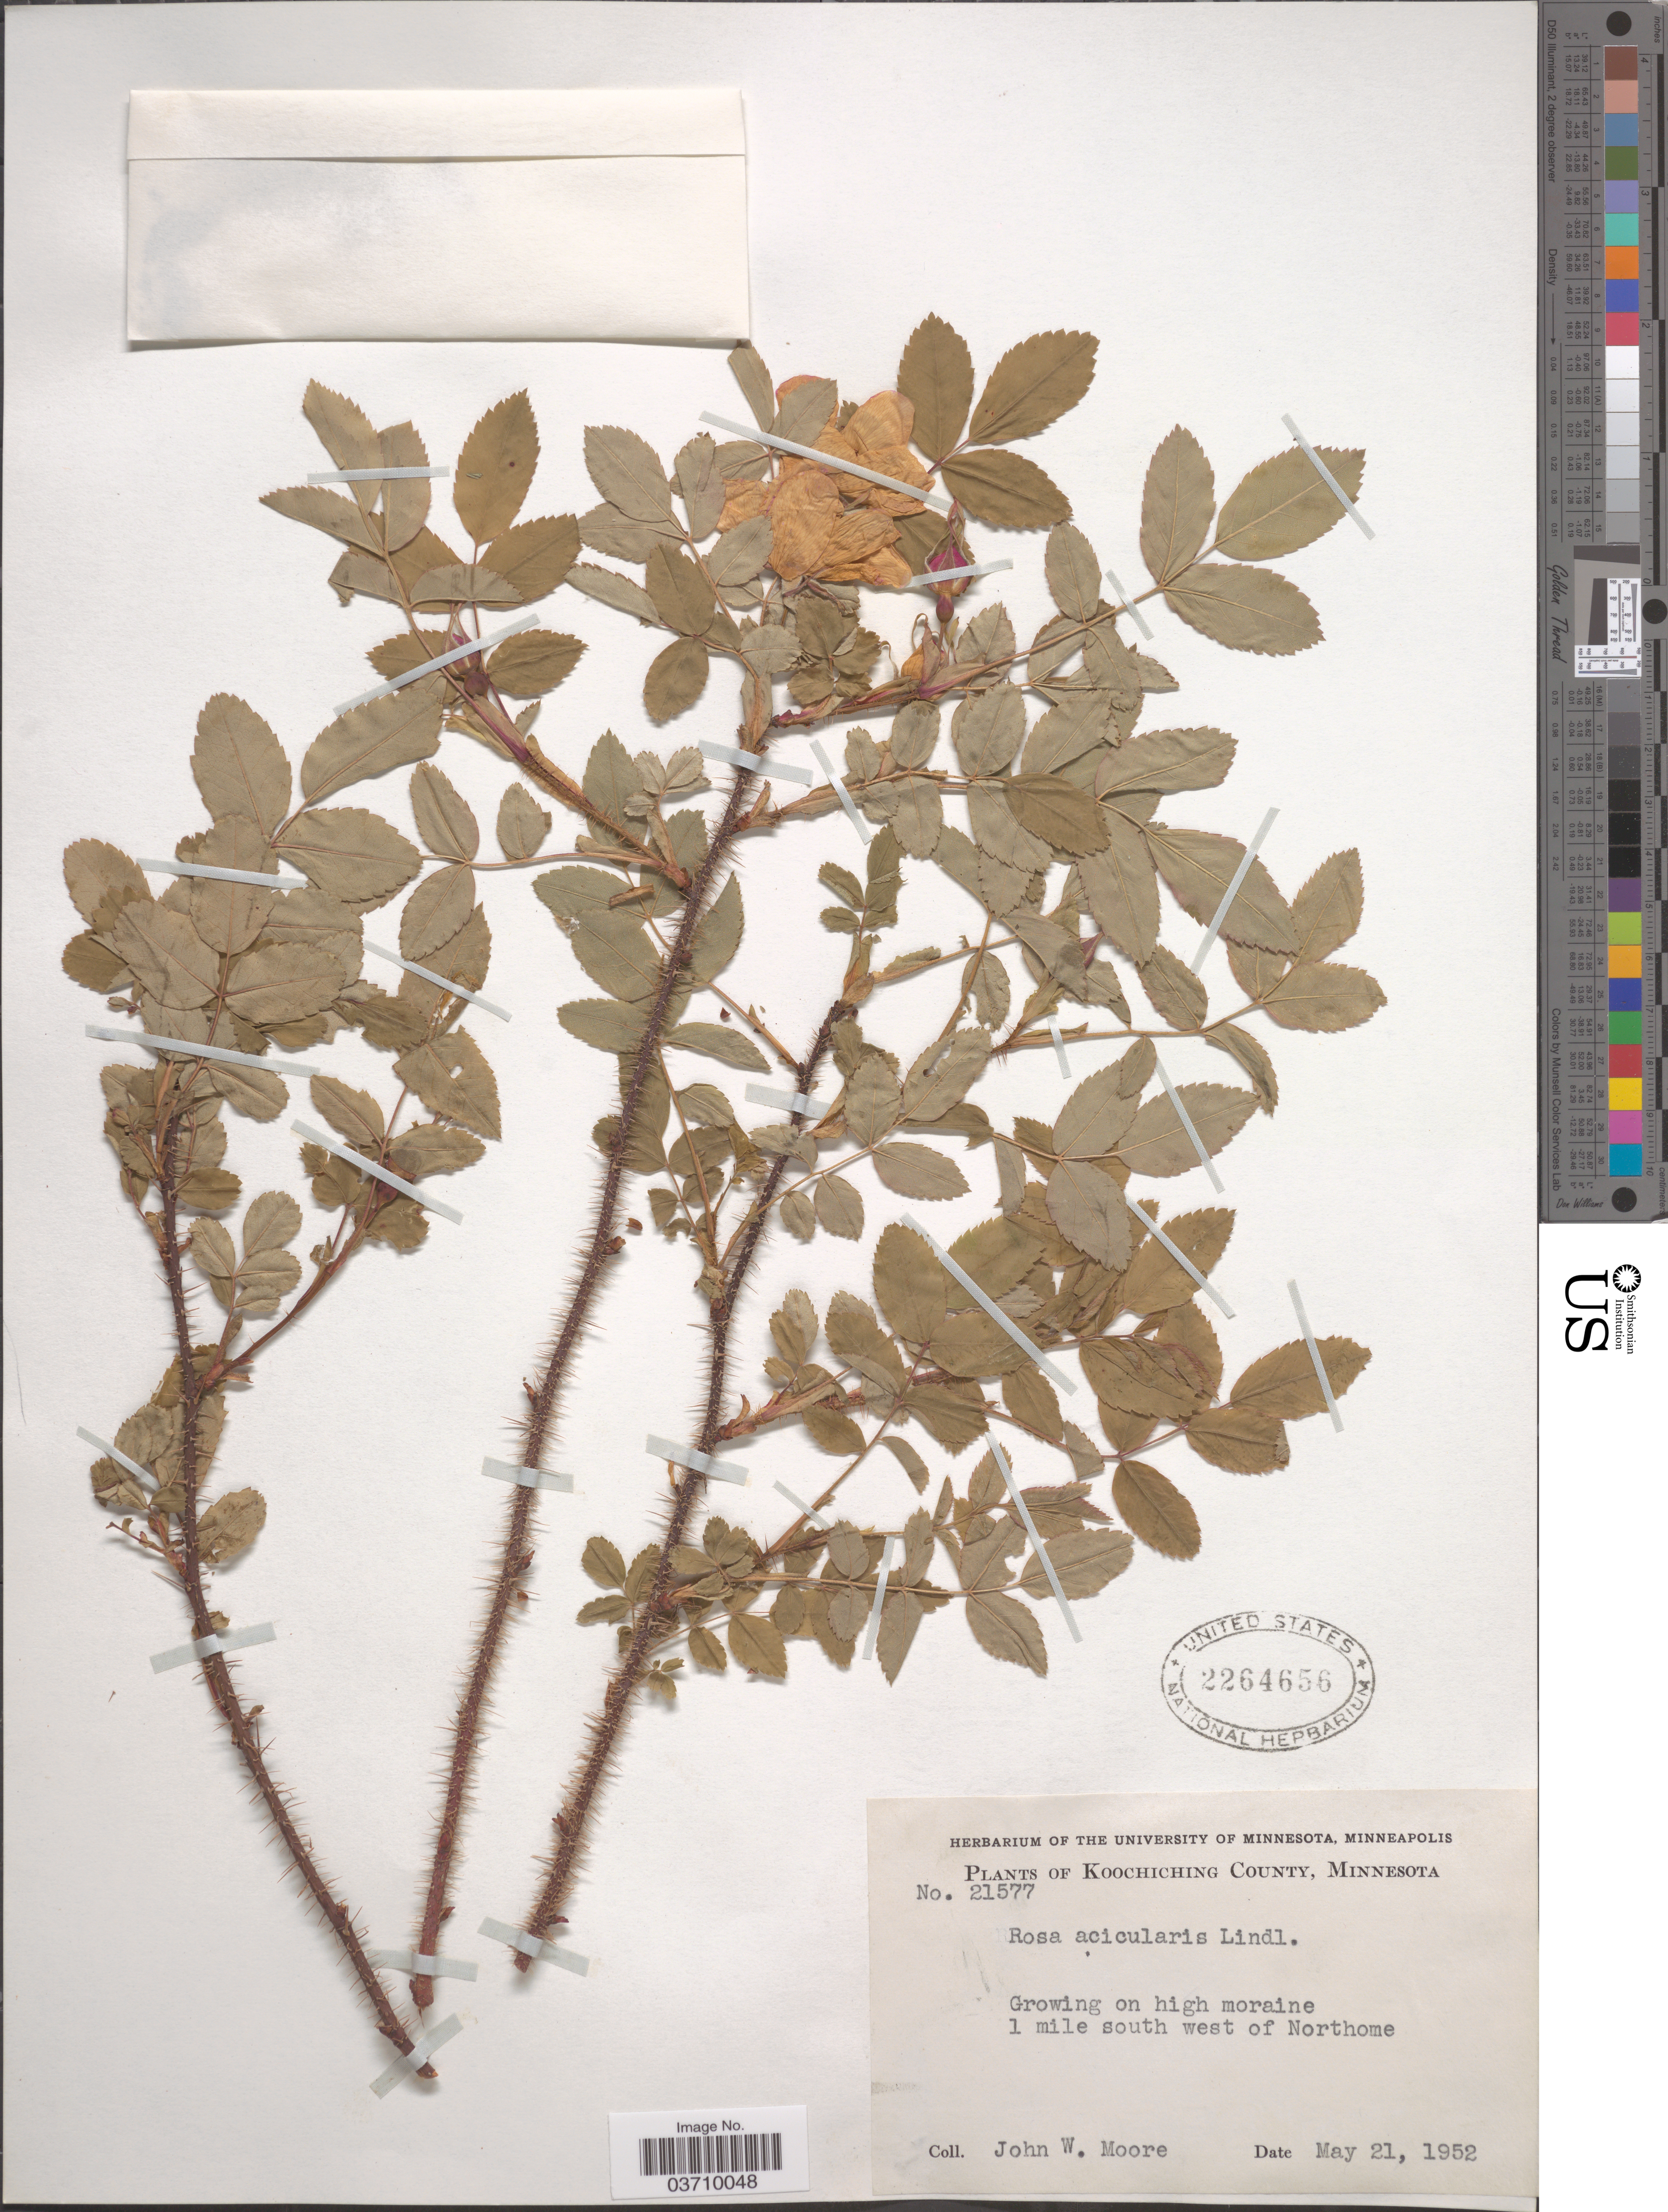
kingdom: Plantae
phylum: Tracheophyta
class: Magnoliopsida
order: Rosales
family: Rosaceae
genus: Rosa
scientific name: Rosa acicularis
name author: Lindl.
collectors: J. Moore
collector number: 21577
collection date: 1952-05-21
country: United States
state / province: Minnesota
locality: Koochiching County. 1 mile south west of Northome.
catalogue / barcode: US 2264656